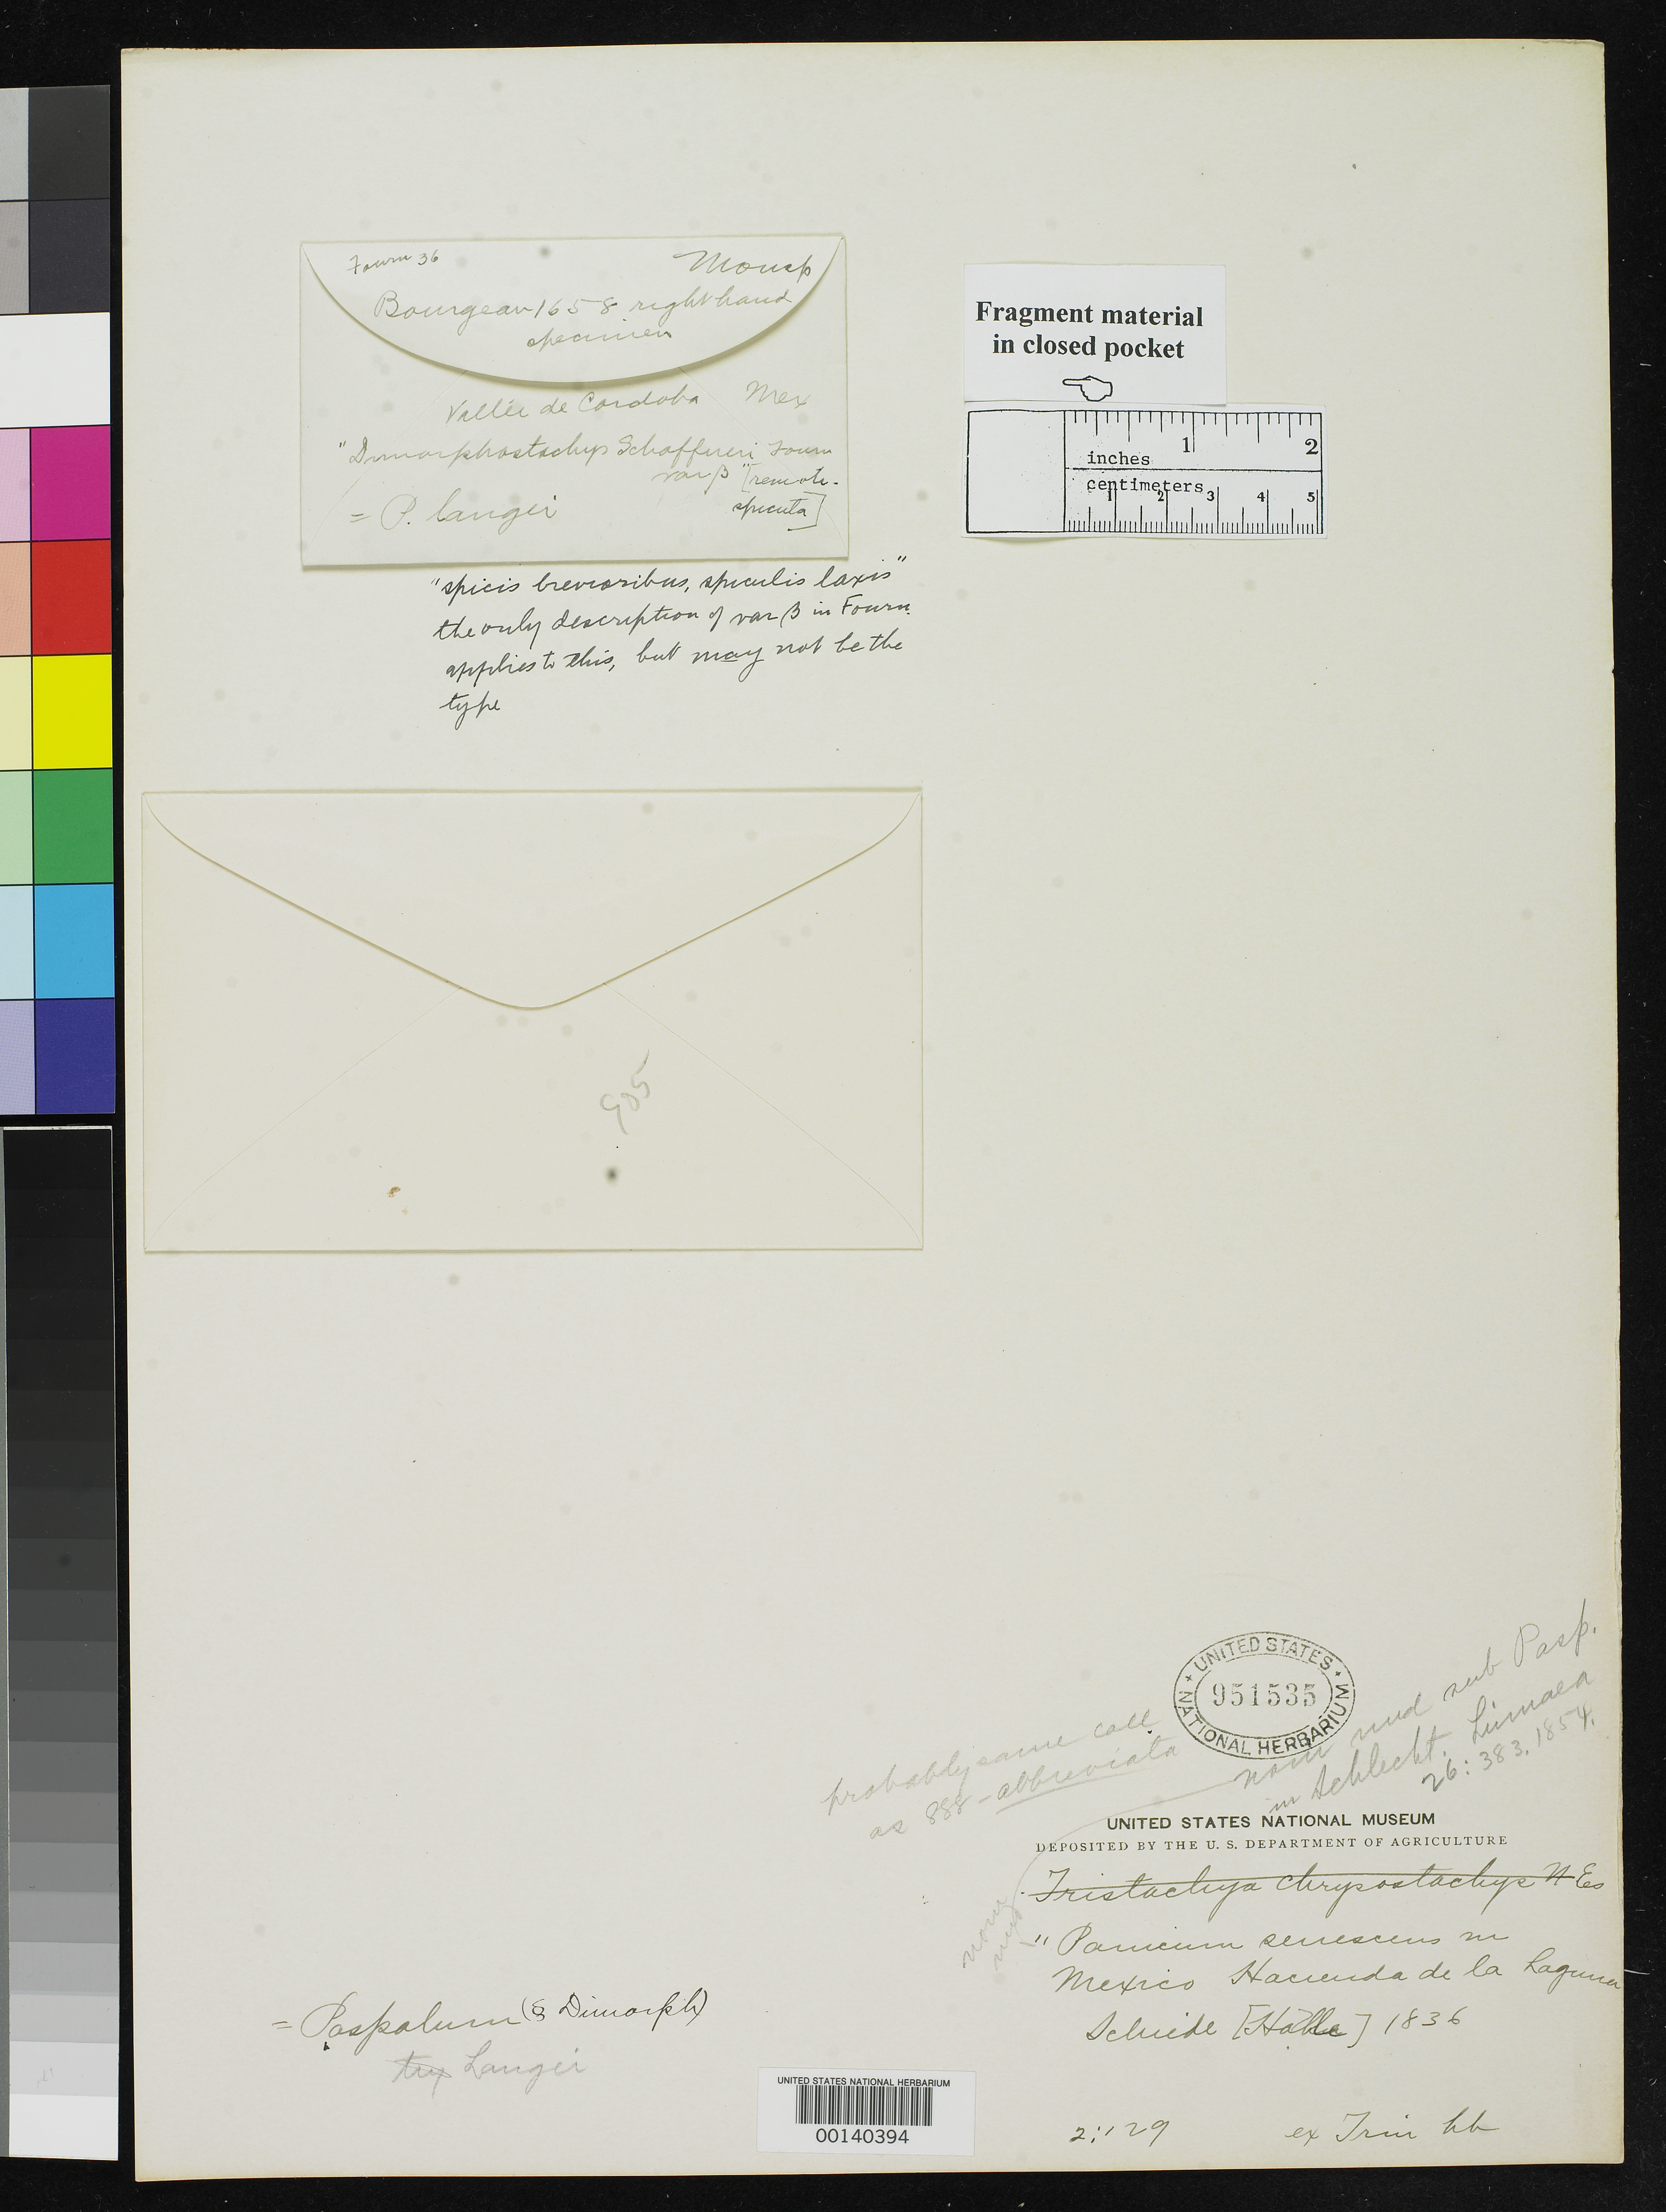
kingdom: Plantae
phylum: Tracheophyta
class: Liliopsida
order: Poales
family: Poaceae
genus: Paspalum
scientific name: Paspalum abbreviatum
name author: Trin. ex E. Fourn.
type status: Type Fragment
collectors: E. Bourgeau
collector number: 1658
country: Mexico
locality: Valle de Córdoba.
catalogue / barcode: US 951535